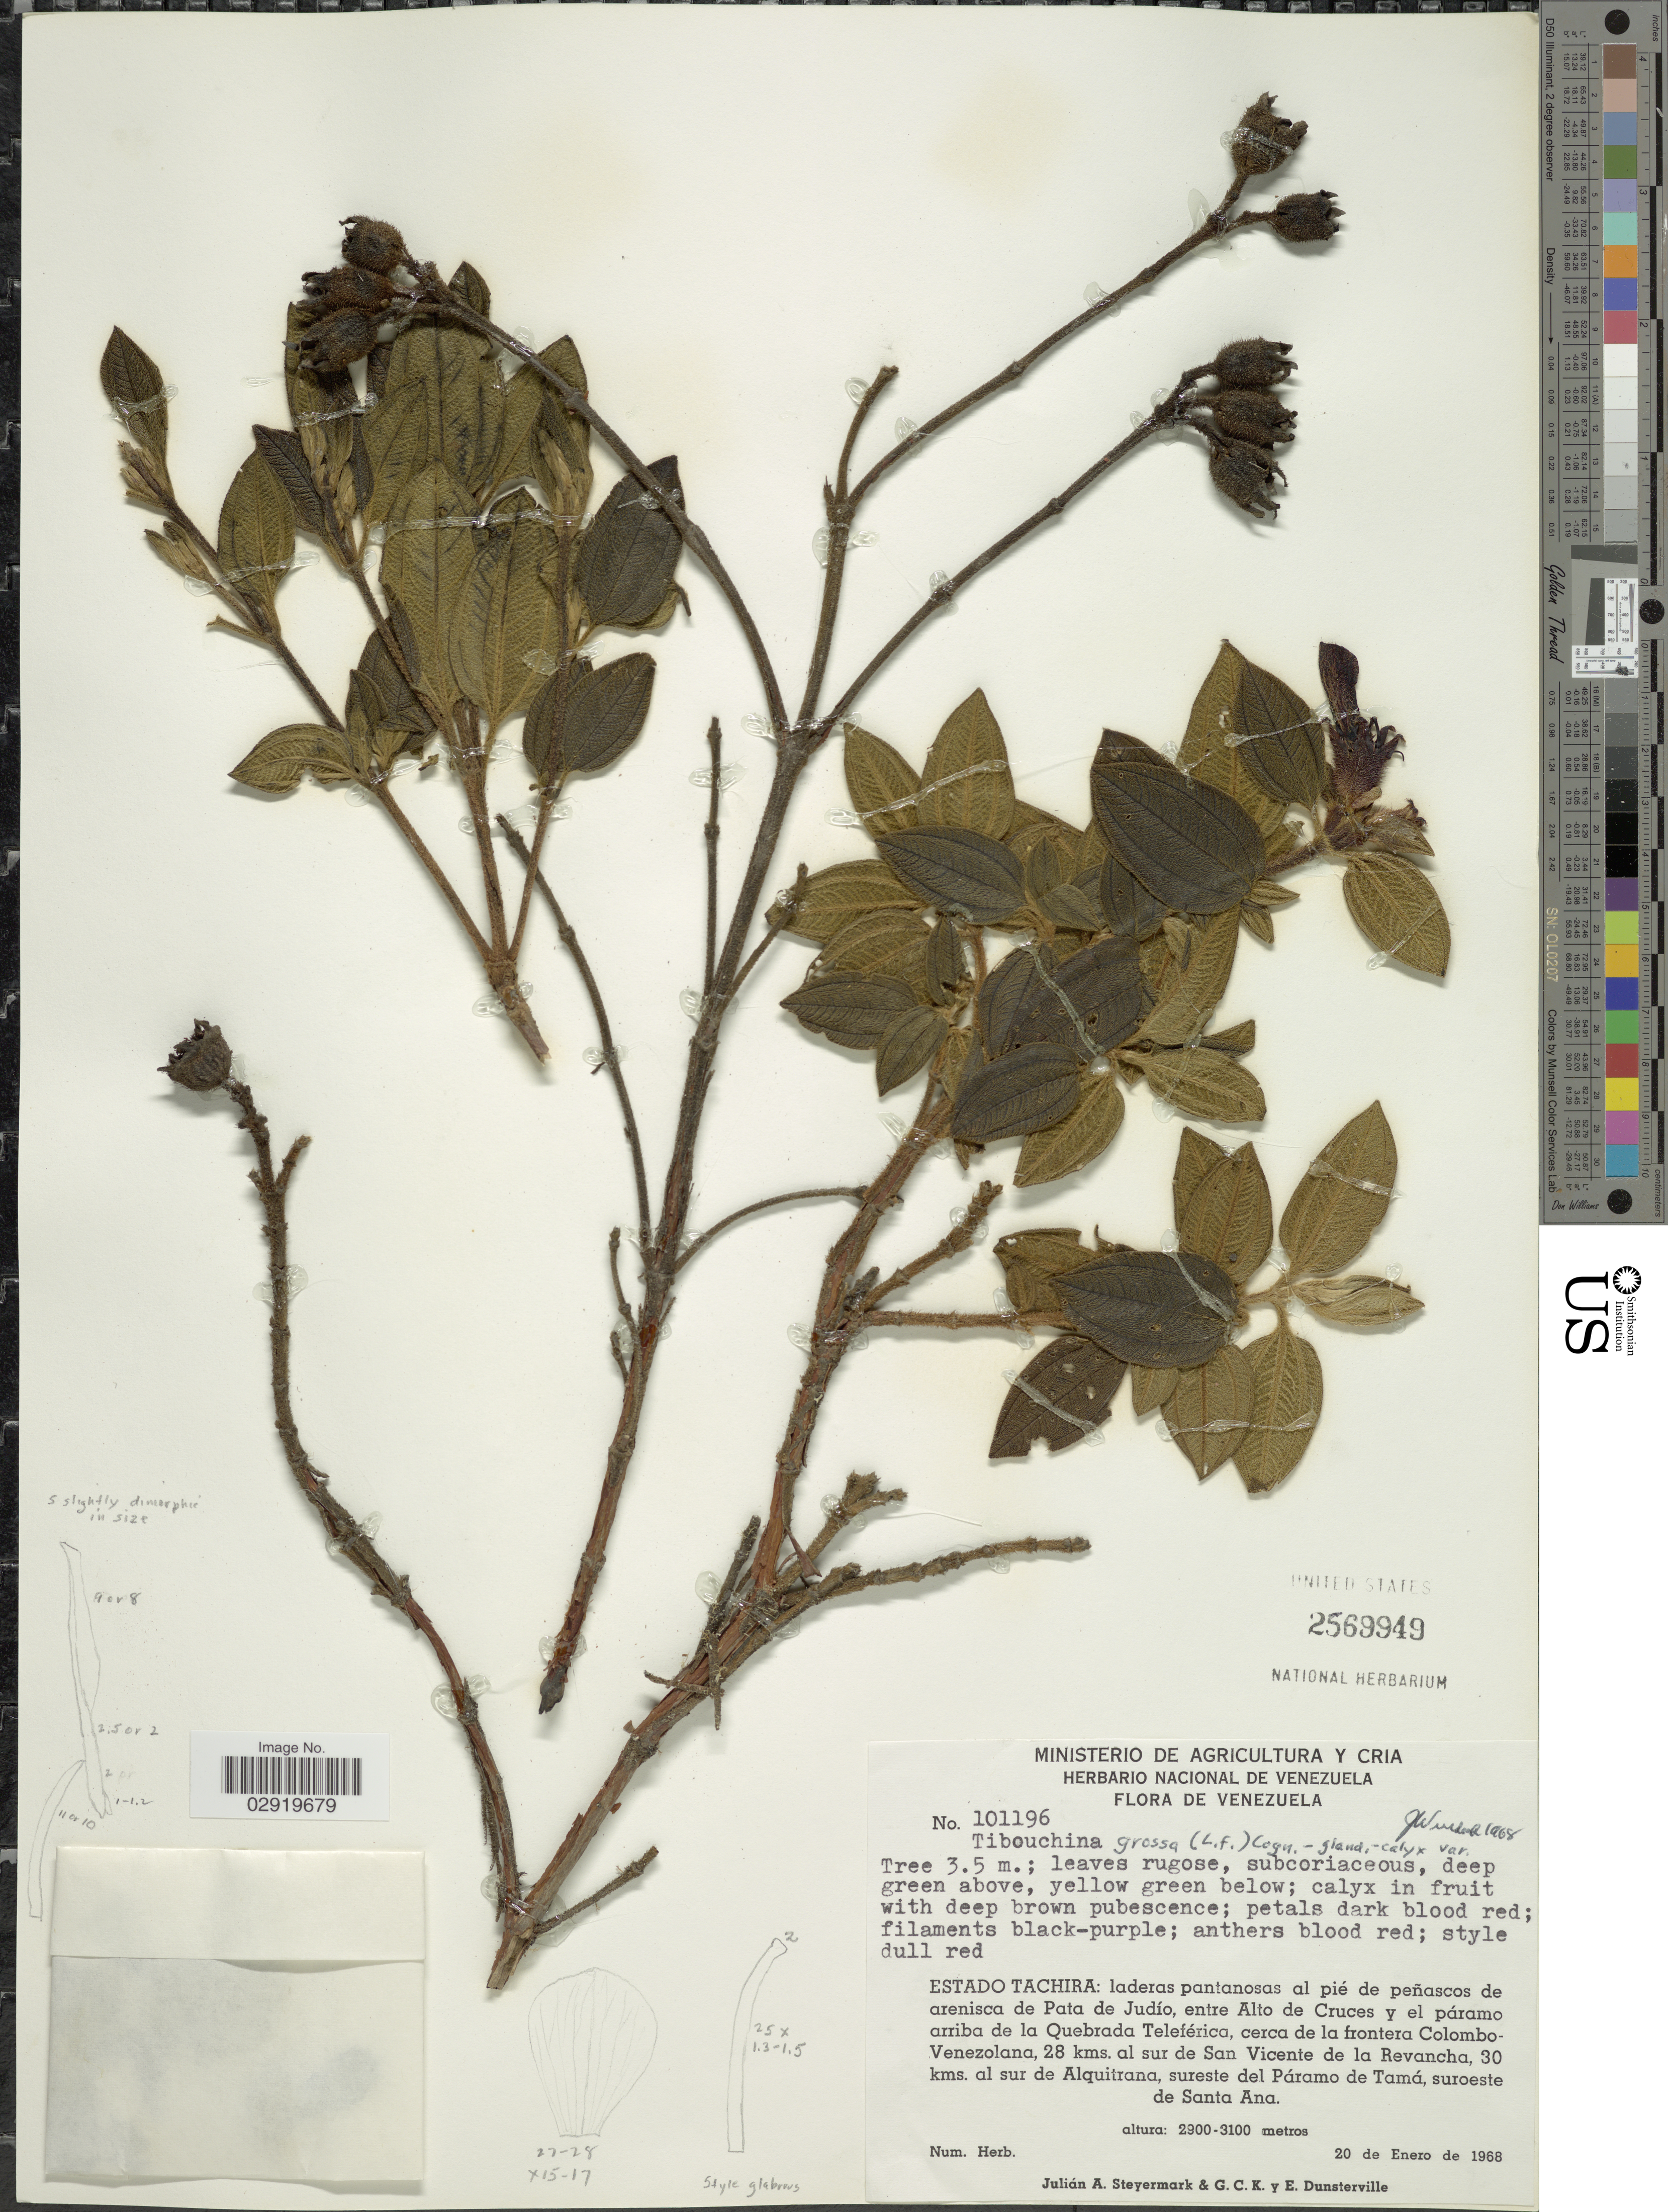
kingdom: Plantae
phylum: Tracheophyta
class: Magnoliopsida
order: Myrtales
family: Melastomataceae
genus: Chaetogastra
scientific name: Chaetogastra grossa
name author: (L. f.) P.J.F. Guim. & Michelang.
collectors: J. Steyermark, G. C. K. Dunsterville & E. Dunsterville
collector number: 101196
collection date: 1968-01-20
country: Venezuela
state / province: Tachira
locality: Laderas pantanosas al pié de peñascos de arenisca de Pata de Judío, entre Alto de Cruces y el páramo arriba de la Quebrada Teleférica, cerca de la frontera Colombo-Venezolana, 28 kms. al sur de San Vicente de la Revancha, 30 kms. al sur de Alquitrana, sureste del Páramo de Tamá, suroeste de Santa Ana.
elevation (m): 2900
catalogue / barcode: US 2569949